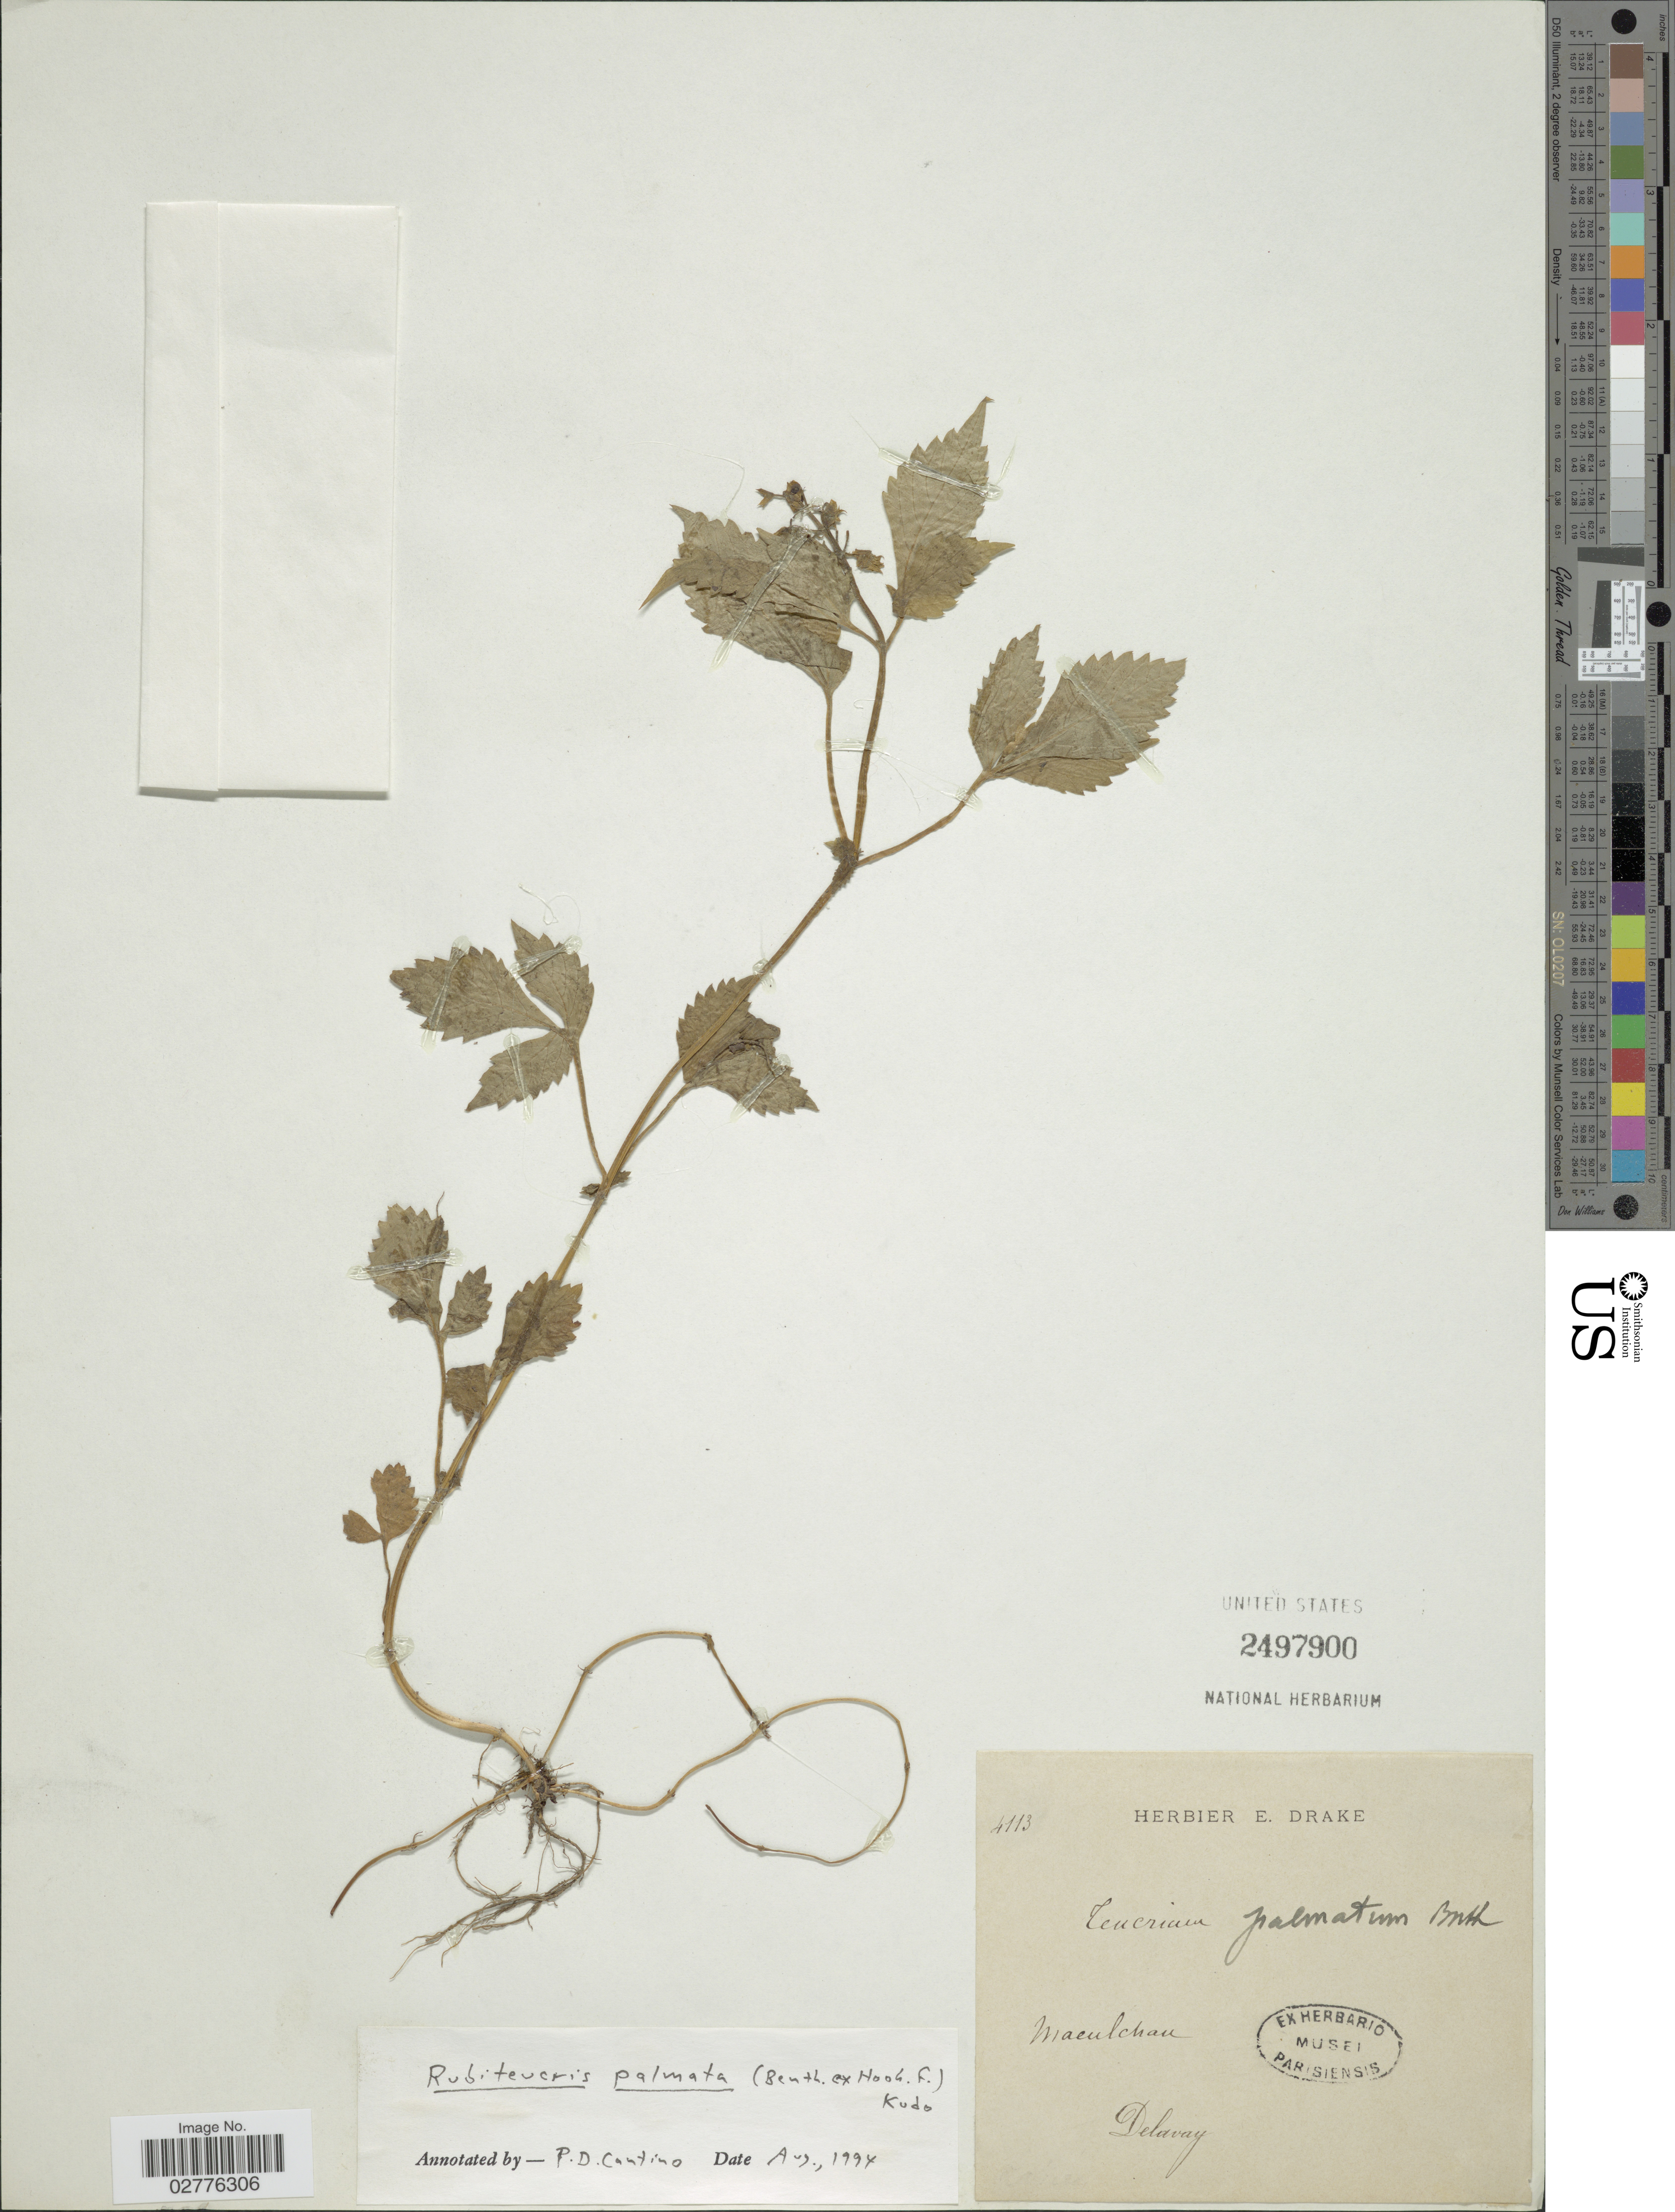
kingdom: Plantae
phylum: Tracheophyta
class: Magnoliopsida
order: Lamiales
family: Lamiaceae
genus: Rubiteucris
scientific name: Rubiteucris palmata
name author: (Benth. ex Hook. f.) Kudô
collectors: Delavay, --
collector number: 4113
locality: Maeulchau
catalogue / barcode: US 2497900